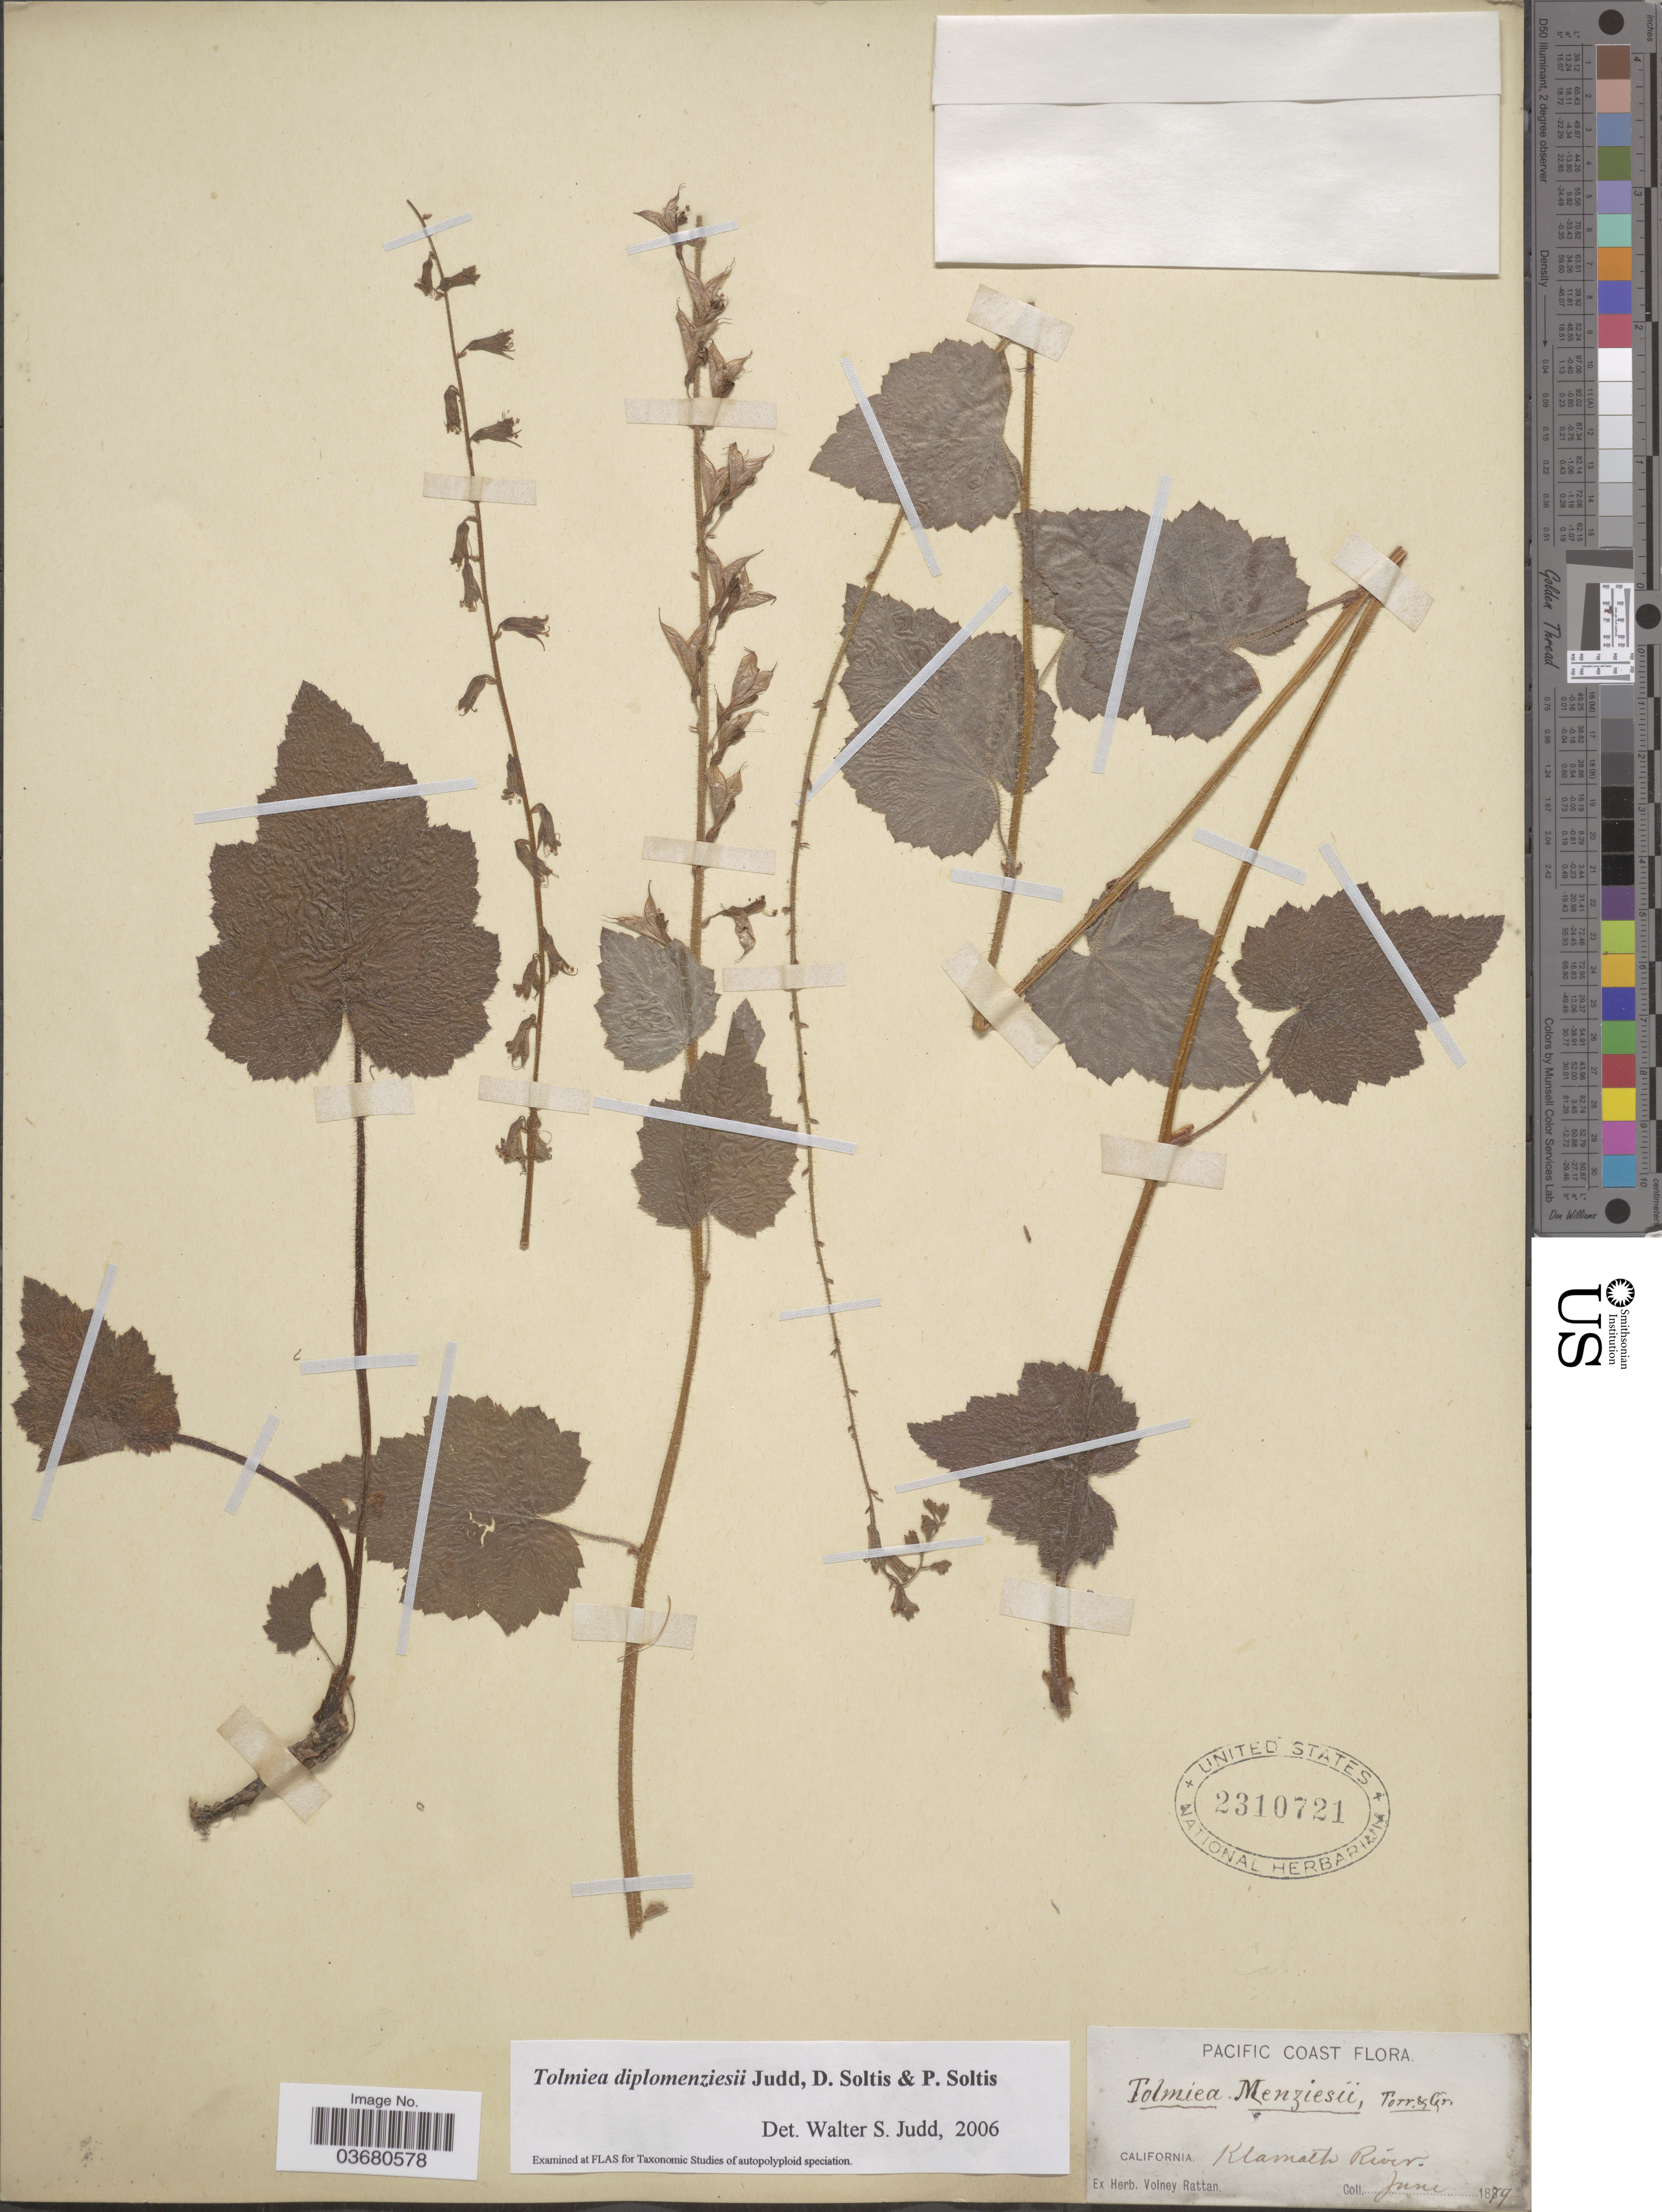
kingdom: Plantae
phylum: Tracheophyta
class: Magnoliopsida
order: Saxifragales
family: Saxifragaceae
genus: Tolmiea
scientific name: Tolmiea diplomenziesii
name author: Judd et al.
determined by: Judd, Walter S.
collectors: ex herb. Voiney Rattan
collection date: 1879-06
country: United States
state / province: California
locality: Pacific Coast. Klamath River.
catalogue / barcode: US 2310721